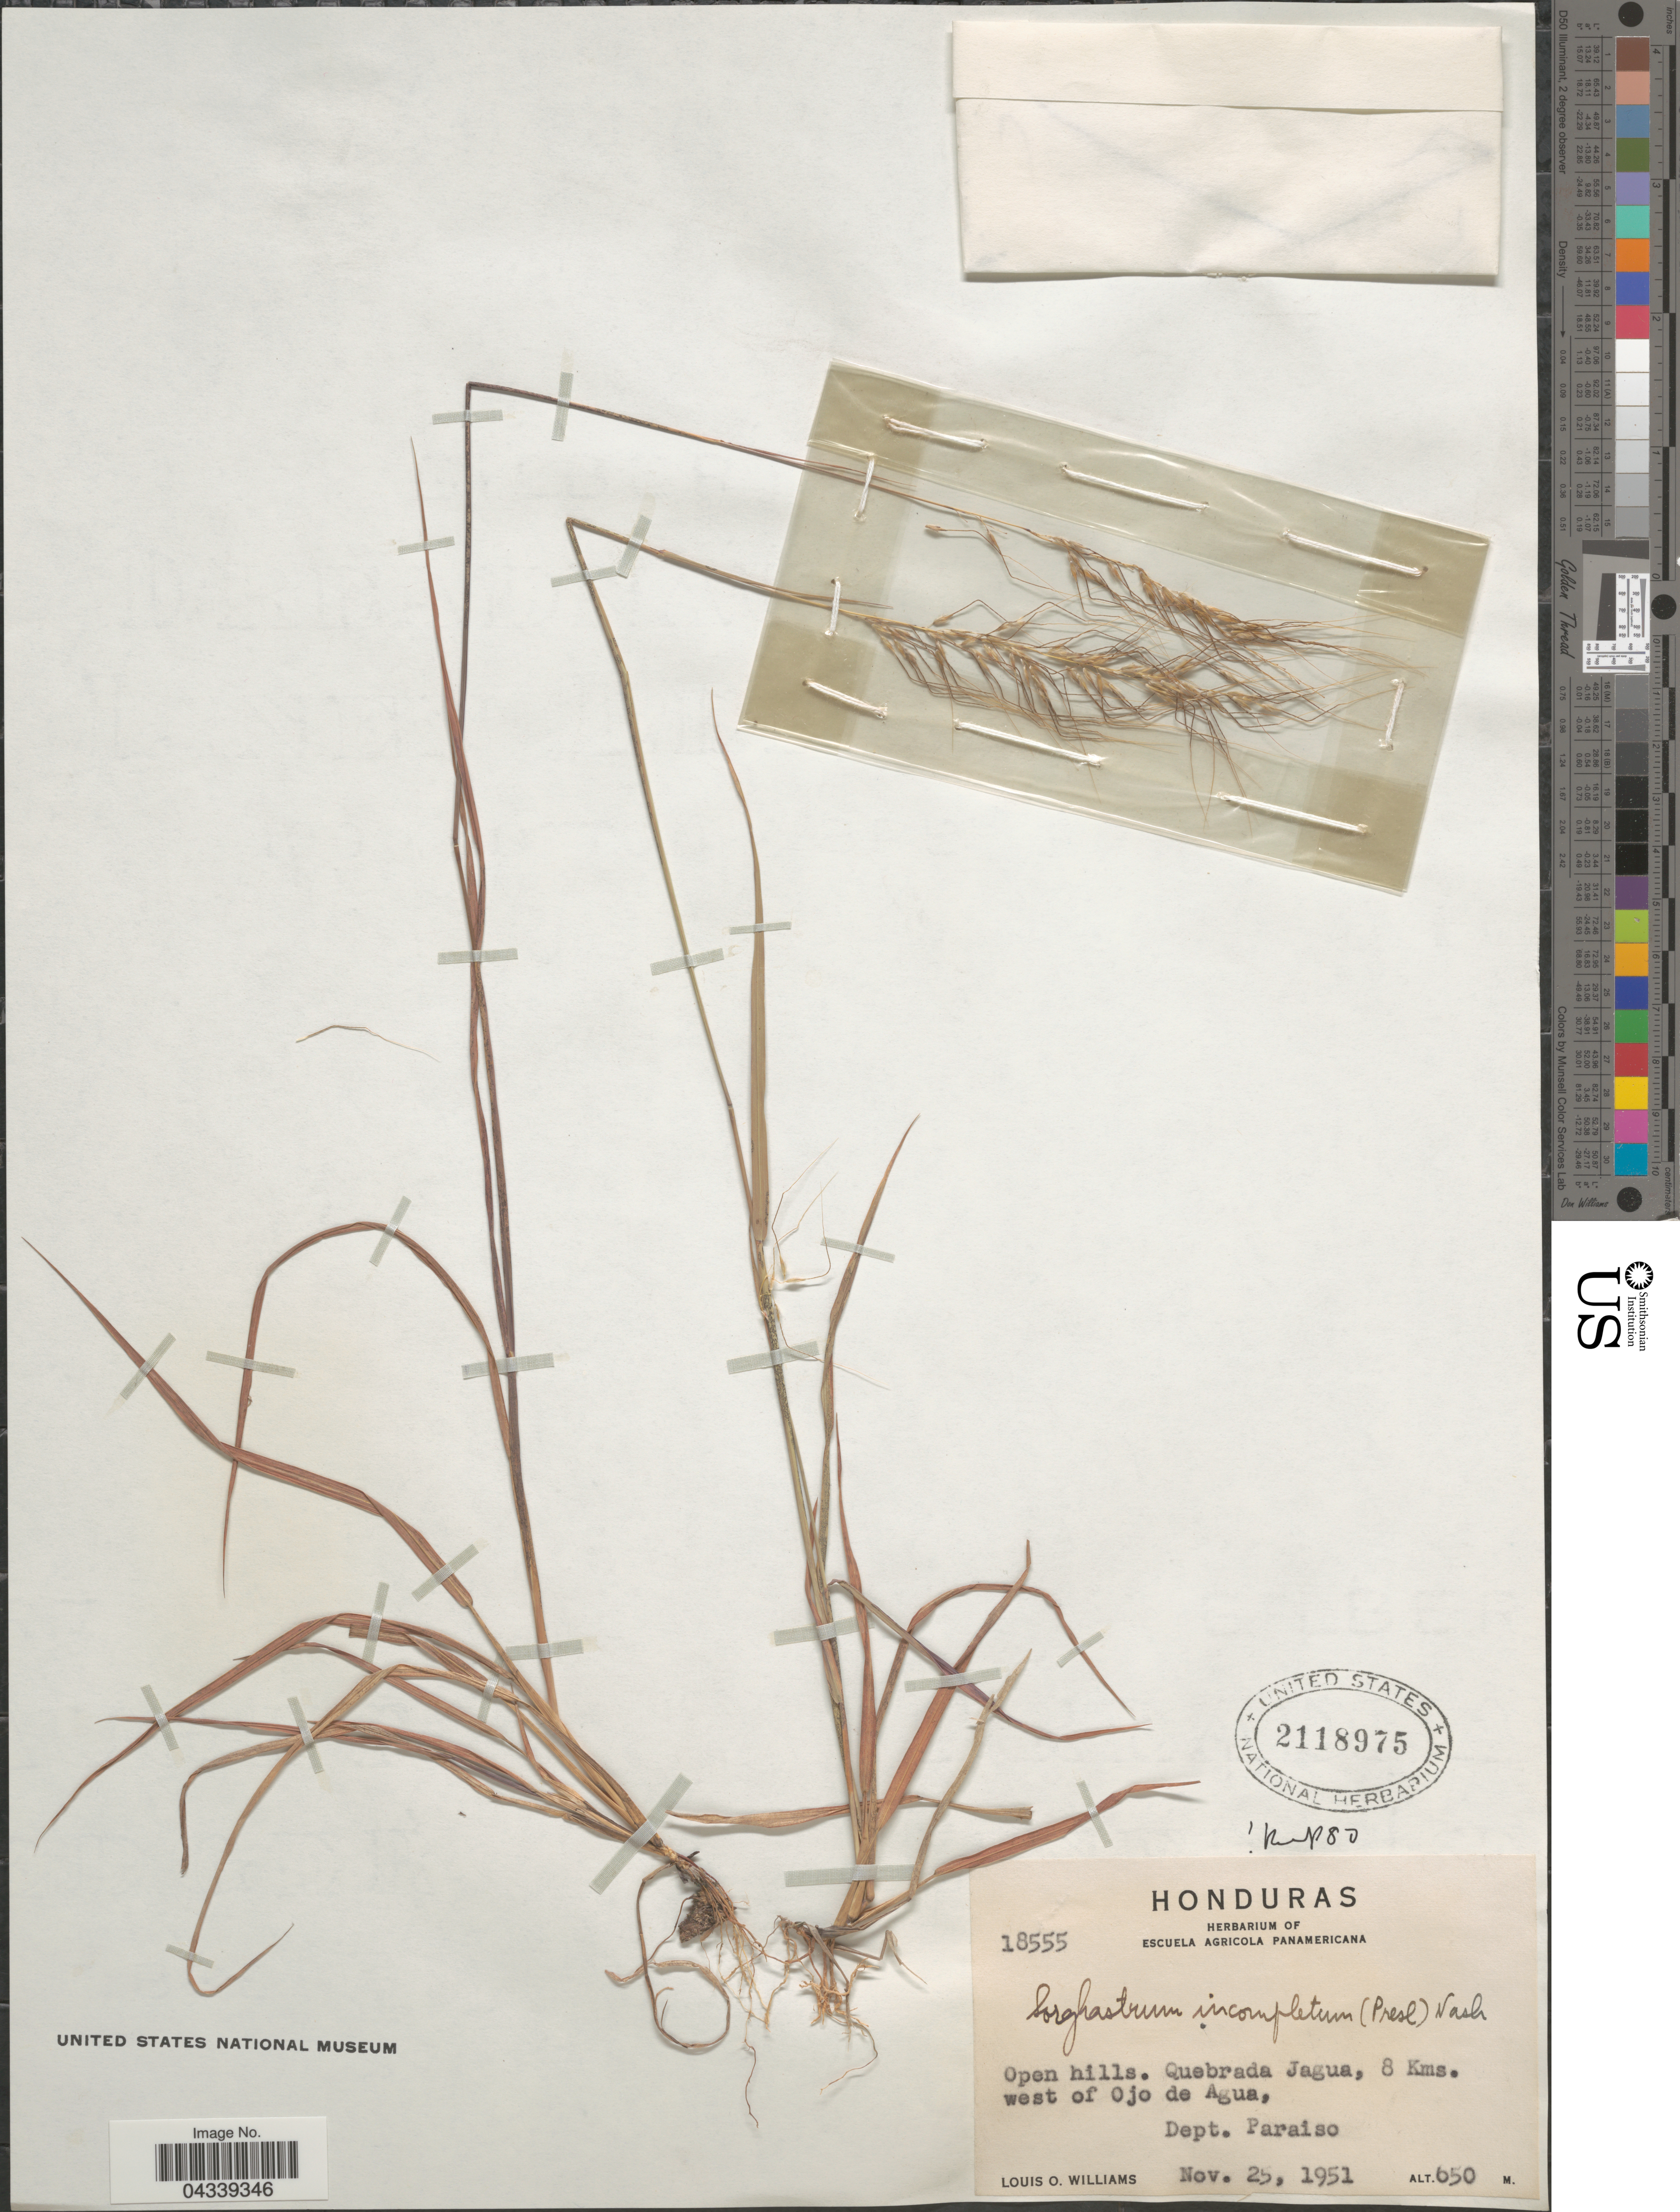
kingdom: Plantae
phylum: Tracheophyta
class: Liliopsida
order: Poales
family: Poaceae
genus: Sorghastrum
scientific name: Sorghastrum incompletum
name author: (J. Presl) Nash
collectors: L. O. Williams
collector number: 18555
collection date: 1951-11-25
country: Honduras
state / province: El Paraiso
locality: Quebrada Jagua, 8 Kms. west of Ojo de Agua, Dept. Paraiso.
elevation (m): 650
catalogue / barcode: US 2118975